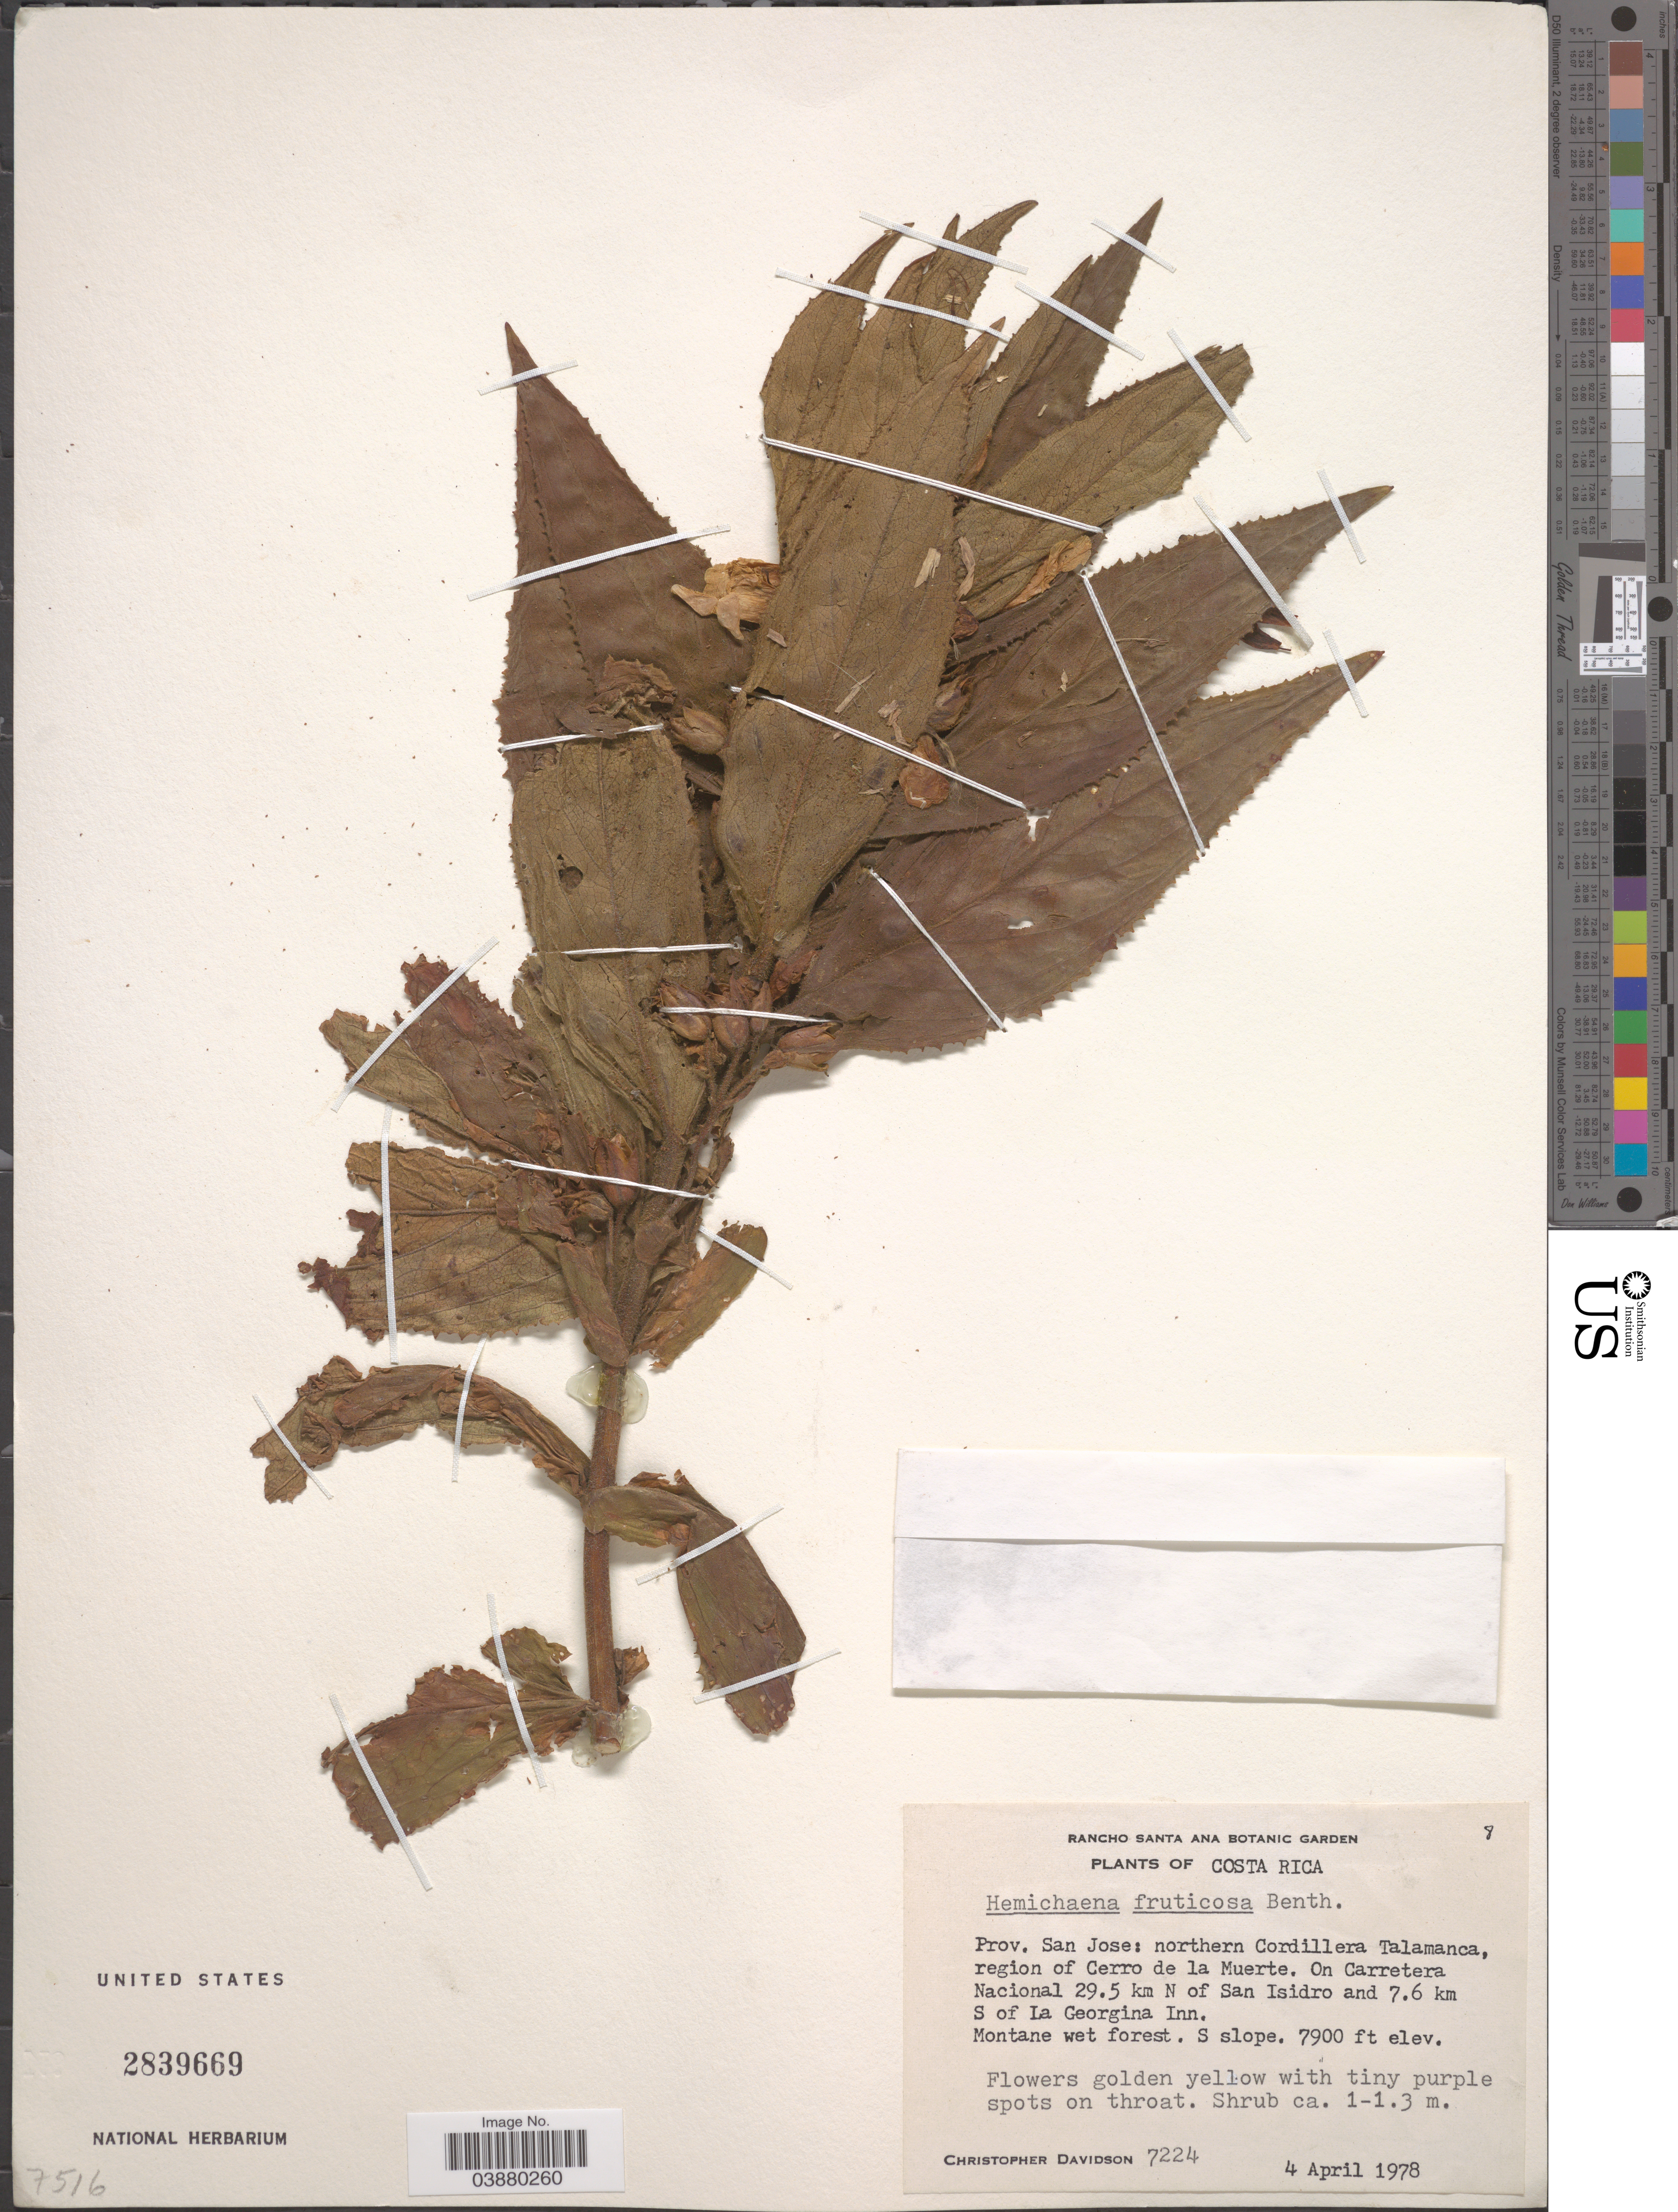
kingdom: Plantae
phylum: Tracheophyta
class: Magnoliopsida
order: Lamiales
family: Phrymaceae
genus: Hemichaena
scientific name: Hemichaena fruticosa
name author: Benth.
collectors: C. Davidson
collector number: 7224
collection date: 1978-04-04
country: Costa Rica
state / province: San José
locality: Northern Cordillera Talamanca, region of Cerro de la Muerte. On Carretera Nacional 29.5 km N of San Isidro and 7.6 km S of La Georgina Inn. S slope.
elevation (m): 2408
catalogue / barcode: US 2839669